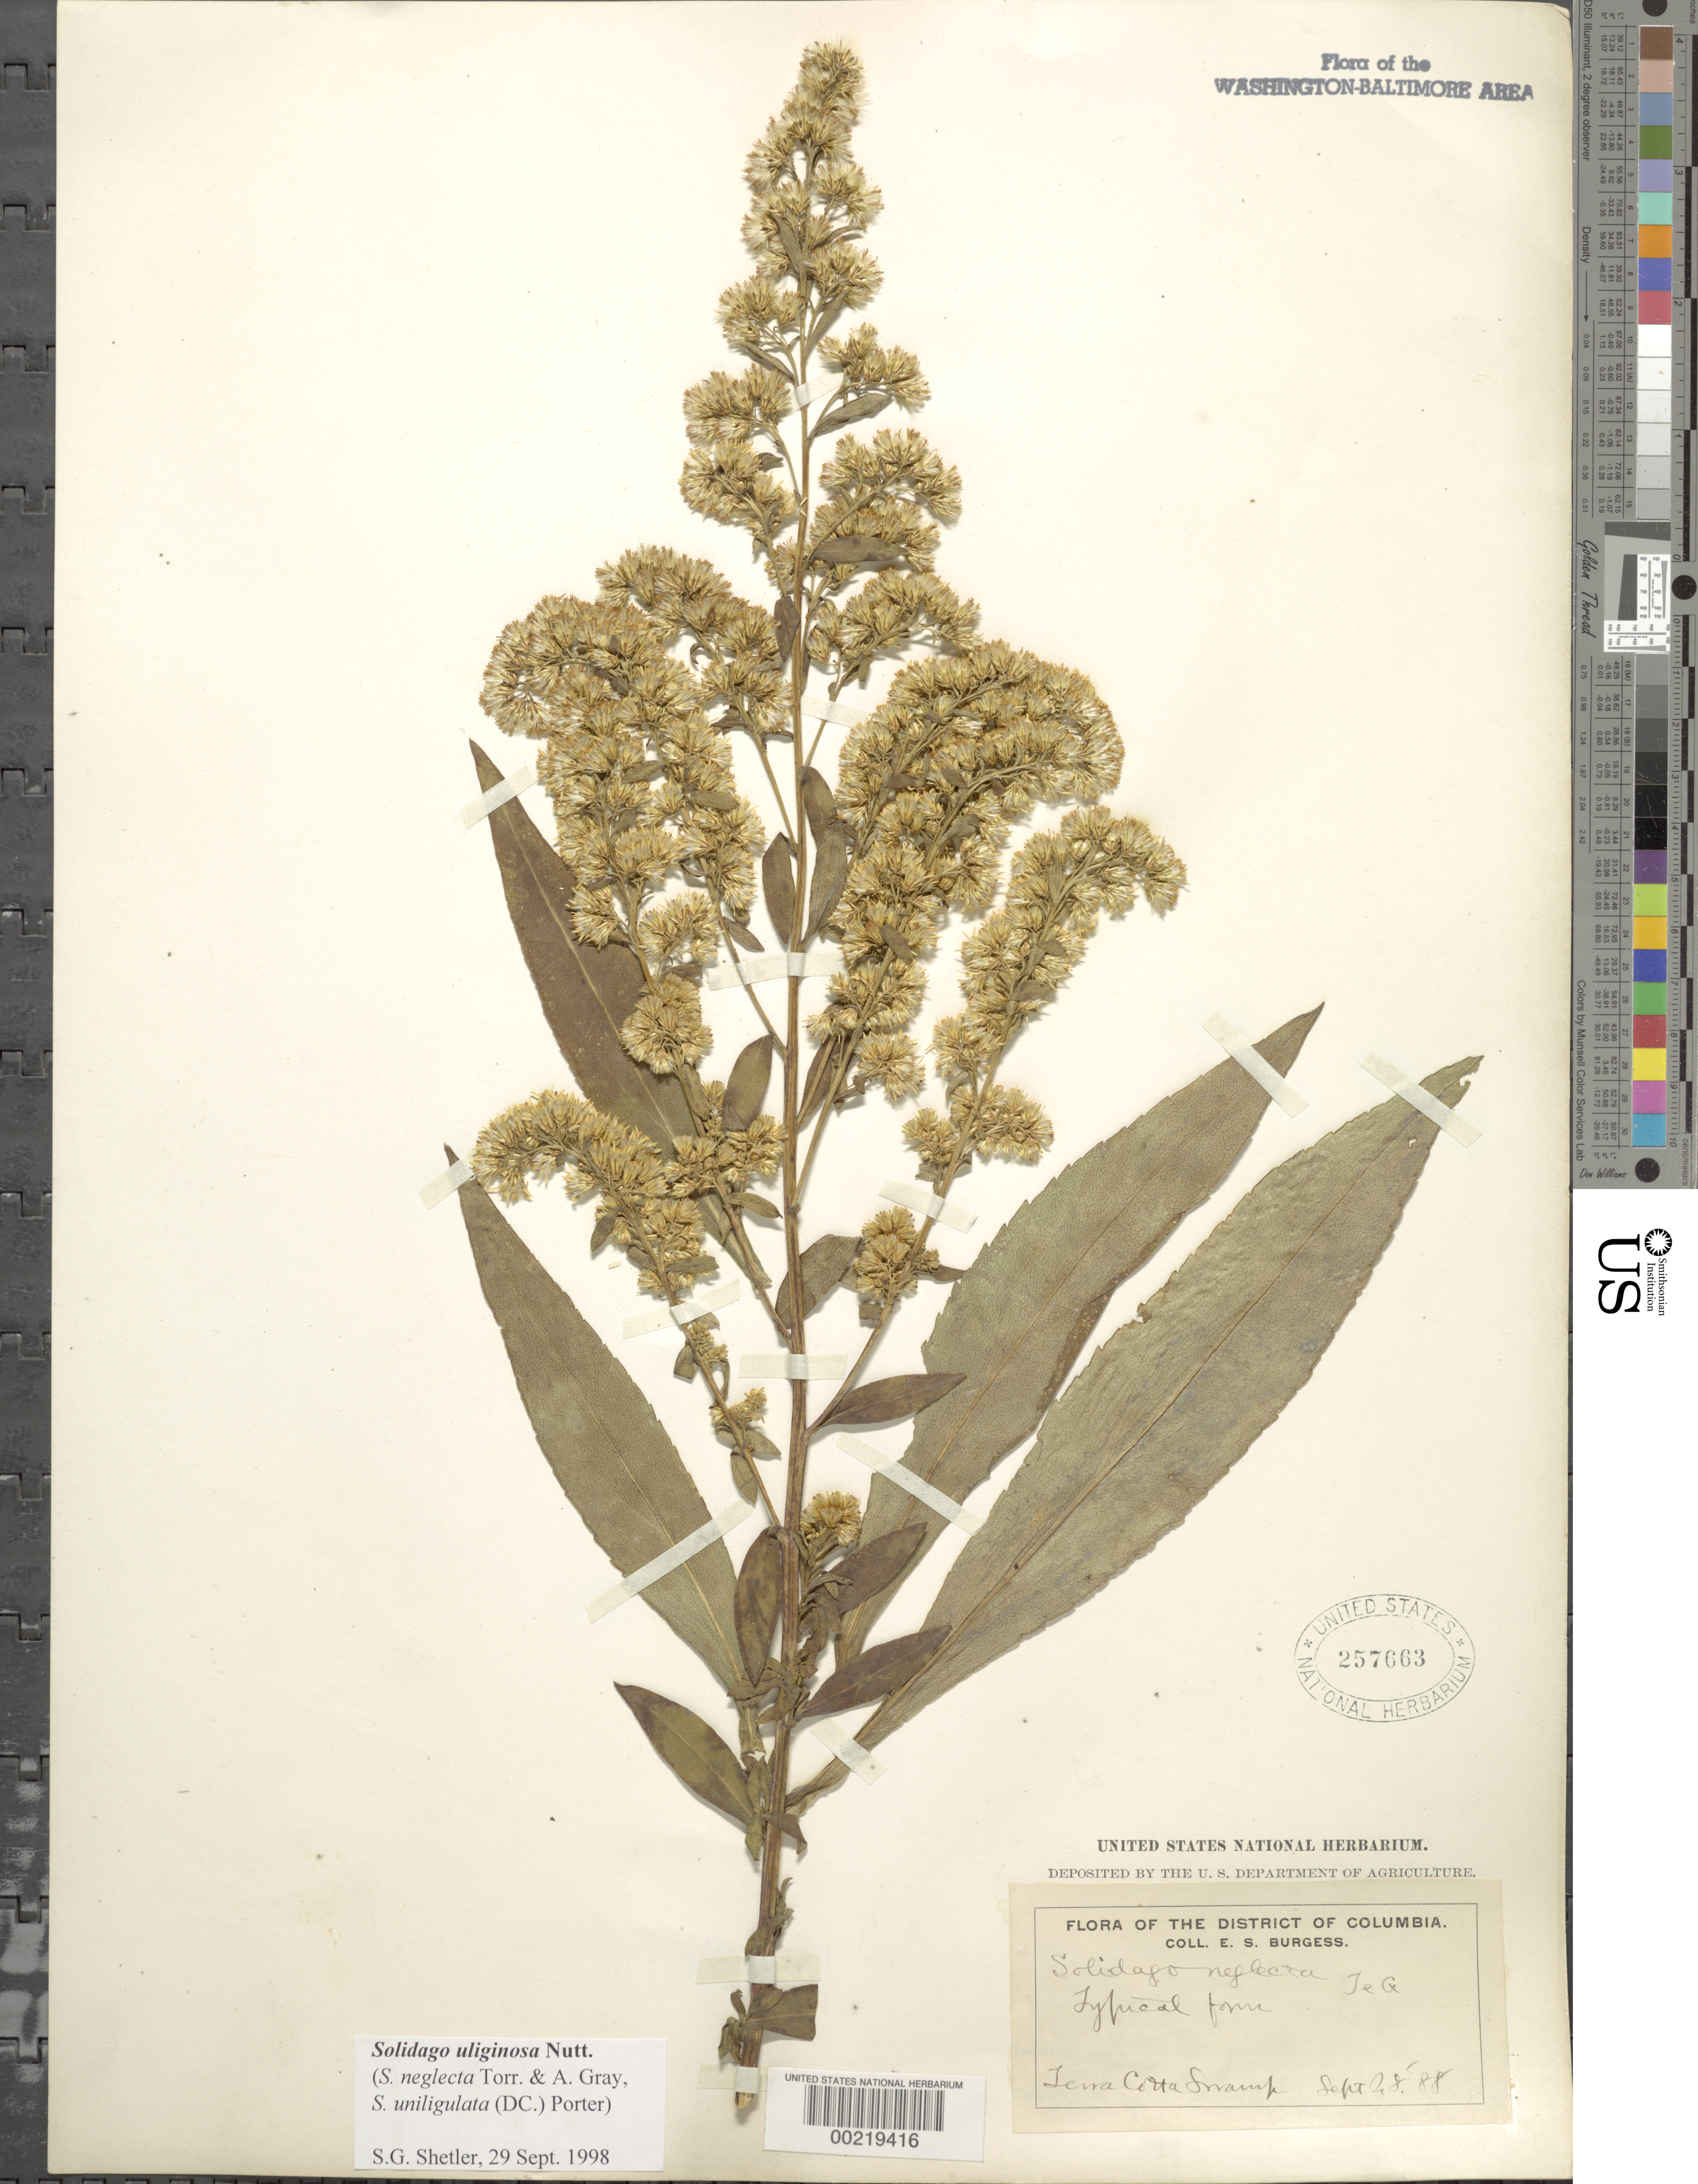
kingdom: Plantae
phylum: Tracheophyta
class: Magnoliopsida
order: Asterales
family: Asteraceae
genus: Solidago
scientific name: Solidago uliginosa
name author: Nutt.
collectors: E. Burgess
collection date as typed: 28 Sep 1888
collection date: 1888-09-28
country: United States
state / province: District of Columbia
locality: Terra Cotta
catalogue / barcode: US 257663